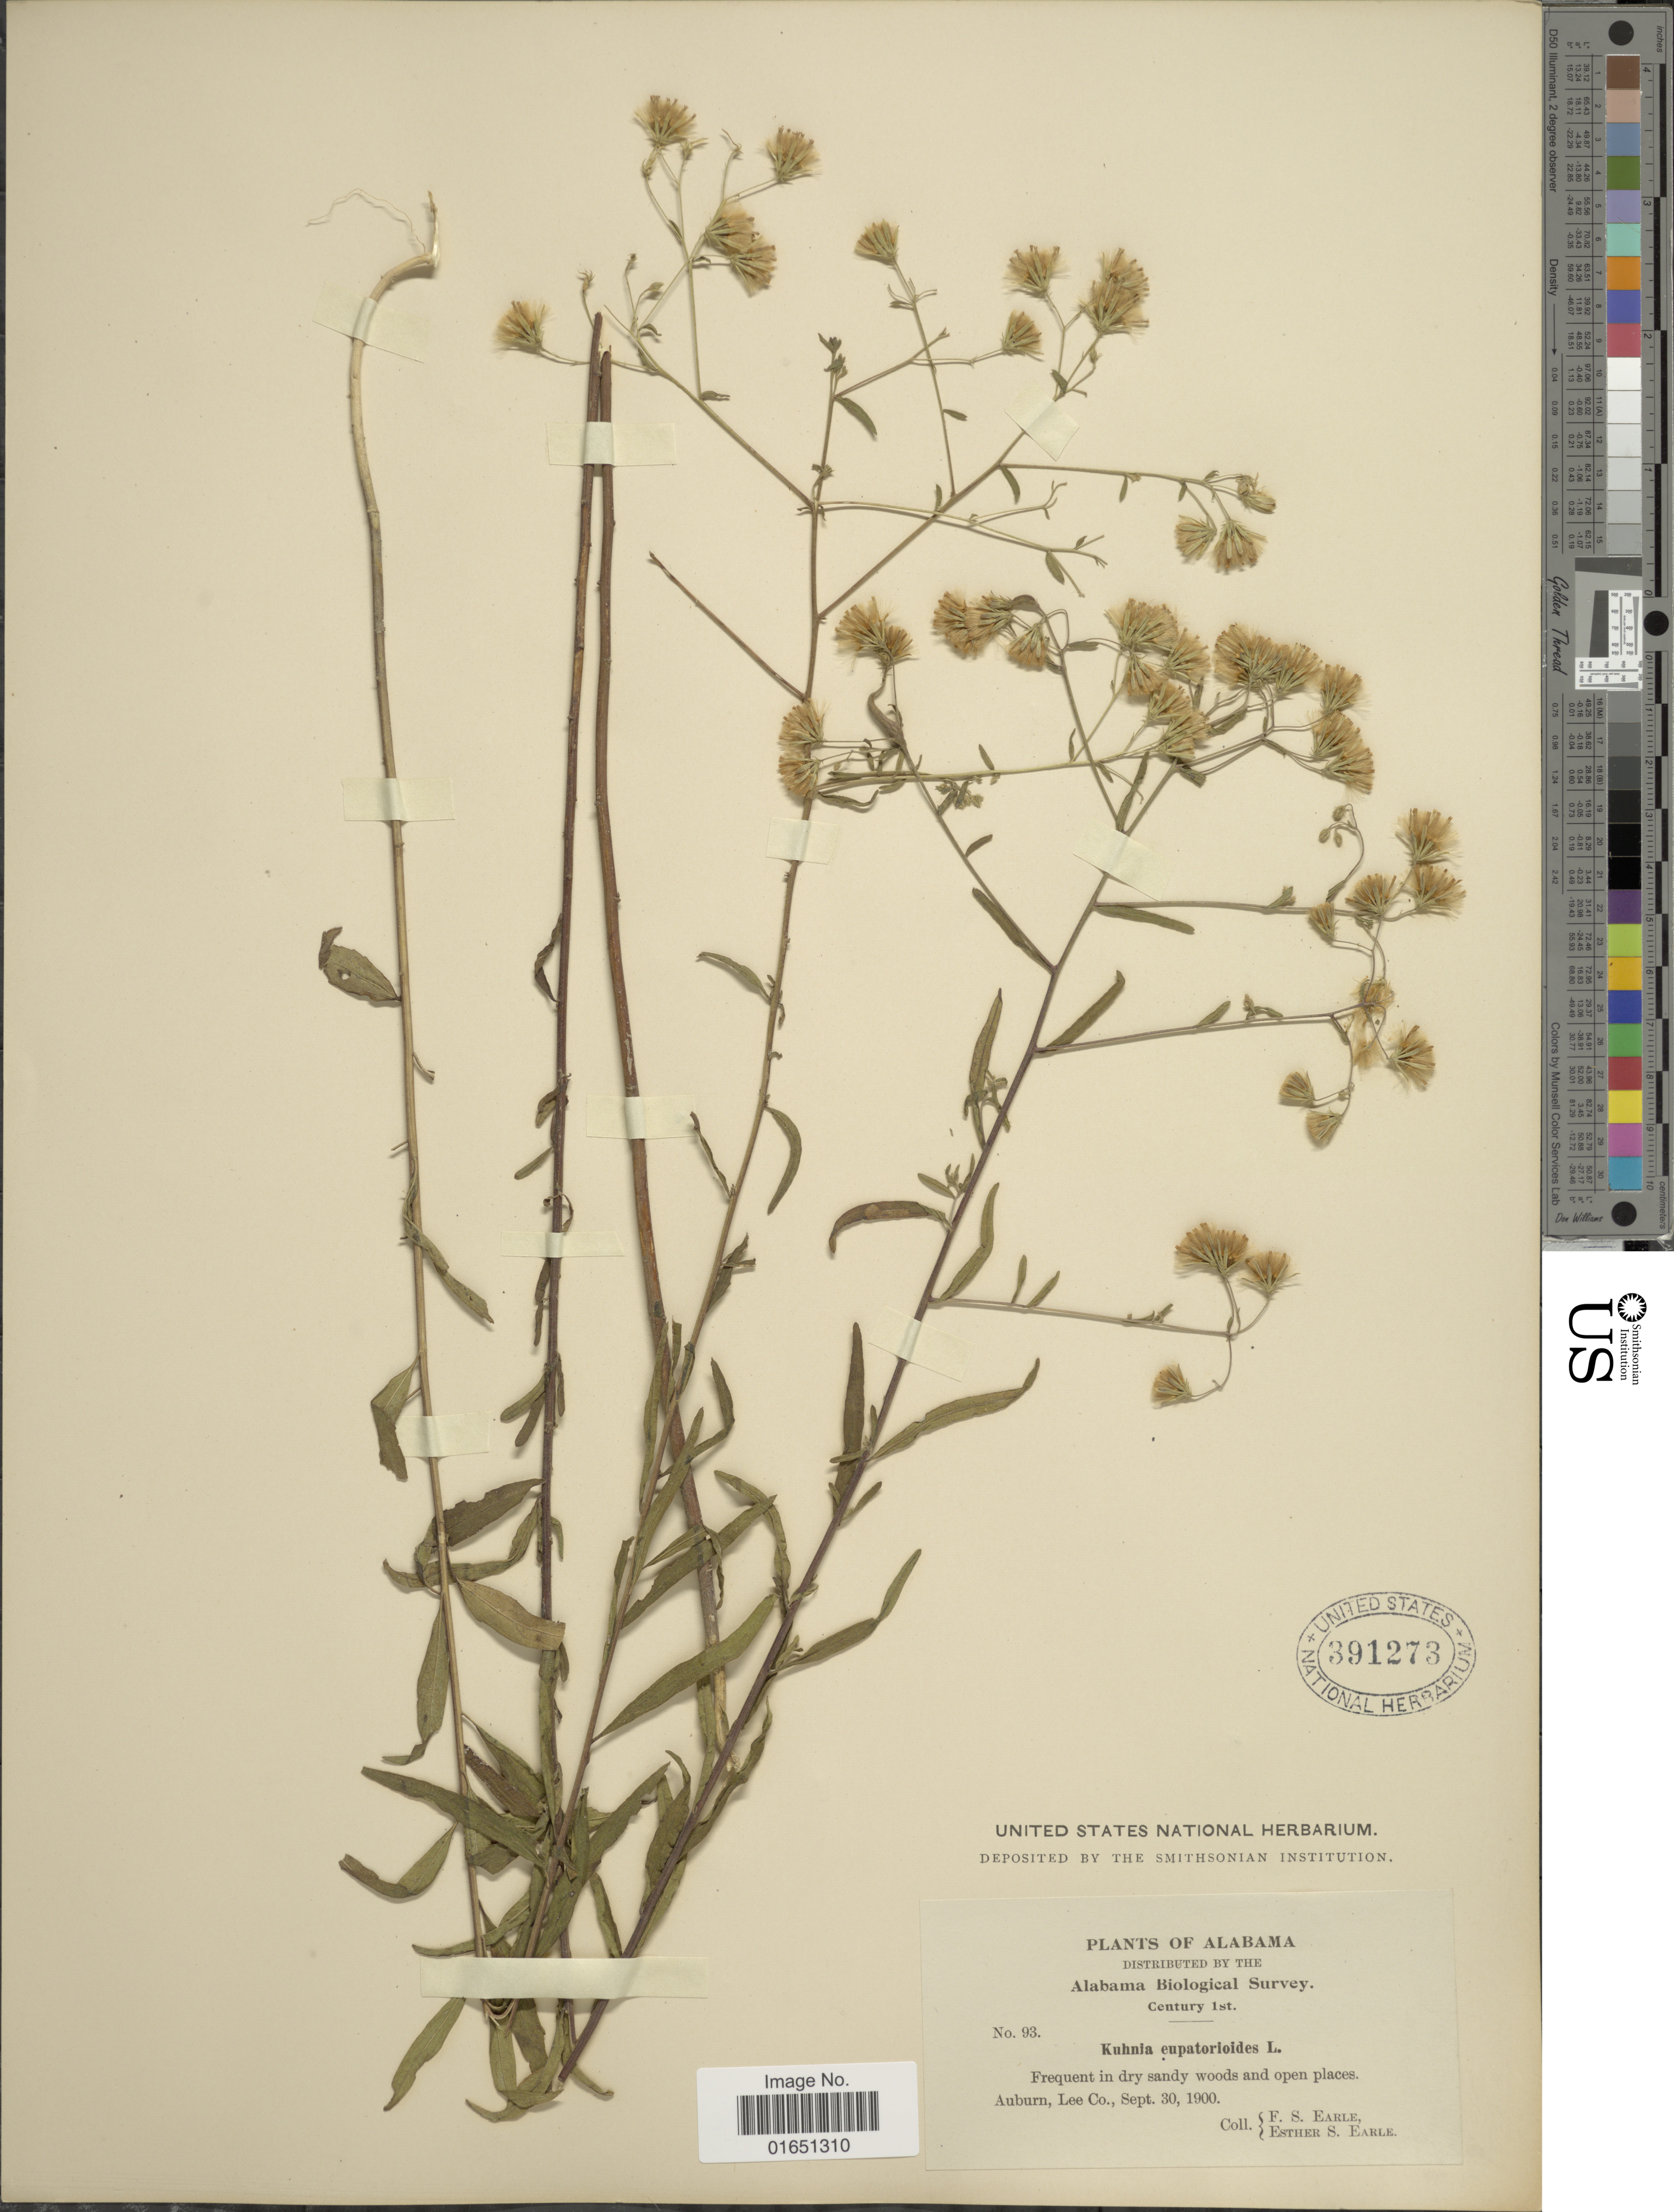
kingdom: Plantae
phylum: Tracheophyta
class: Magnoliopsida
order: Asterales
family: Asteraceae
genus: Brickellia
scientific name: Brickellia mosieri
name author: (Small) Shinners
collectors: F. S. Earle & E. S. Earle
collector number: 93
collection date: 1900-09-30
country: United States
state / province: Alabama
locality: Auburn, Lee Co.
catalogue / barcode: US 391273